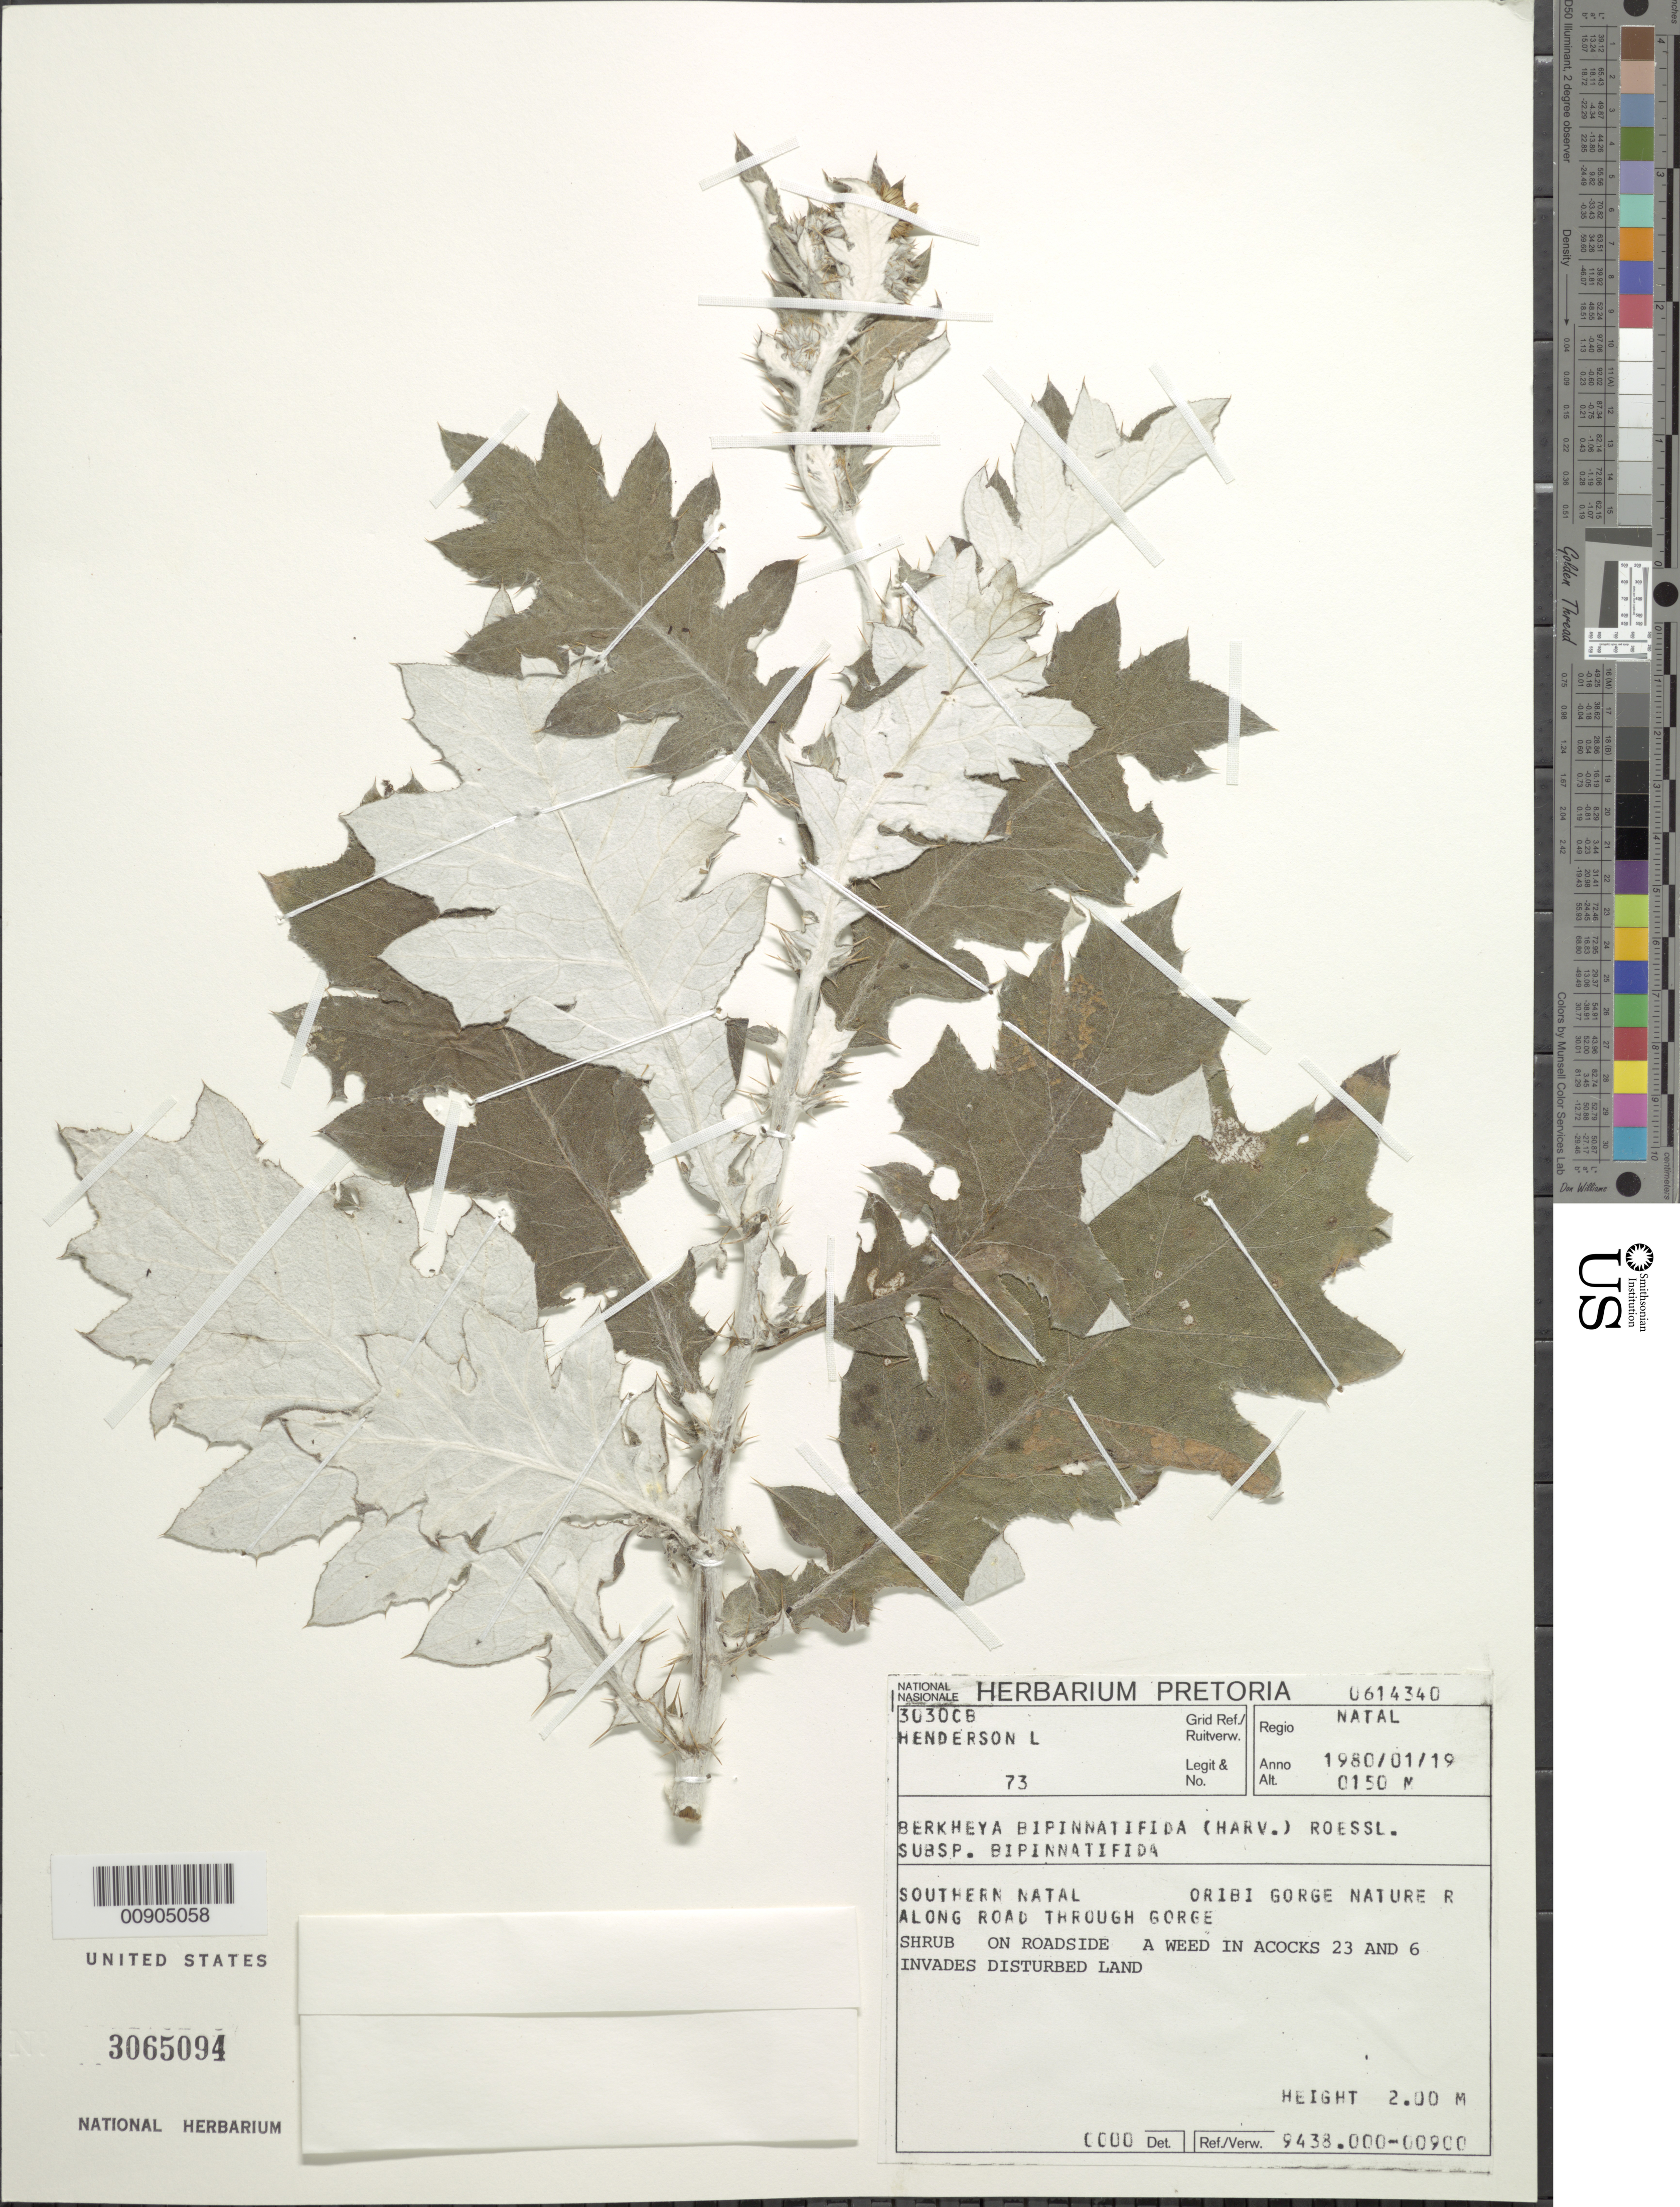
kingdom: Plantae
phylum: Tracheophyta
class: Magnoliopsida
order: Asterales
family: Asteraceae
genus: Berkheya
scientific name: Berkheya bipinnatifida subsp. bipinnatifida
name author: (Harv.) Roessler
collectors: L. Henderson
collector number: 73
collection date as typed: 19 January 1980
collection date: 1980-01-19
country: South Africa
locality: Southern Natal, Orbi Gorge Nature Reserve, road through gorge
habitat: Roadside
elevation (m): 150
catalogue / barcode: US 3065094